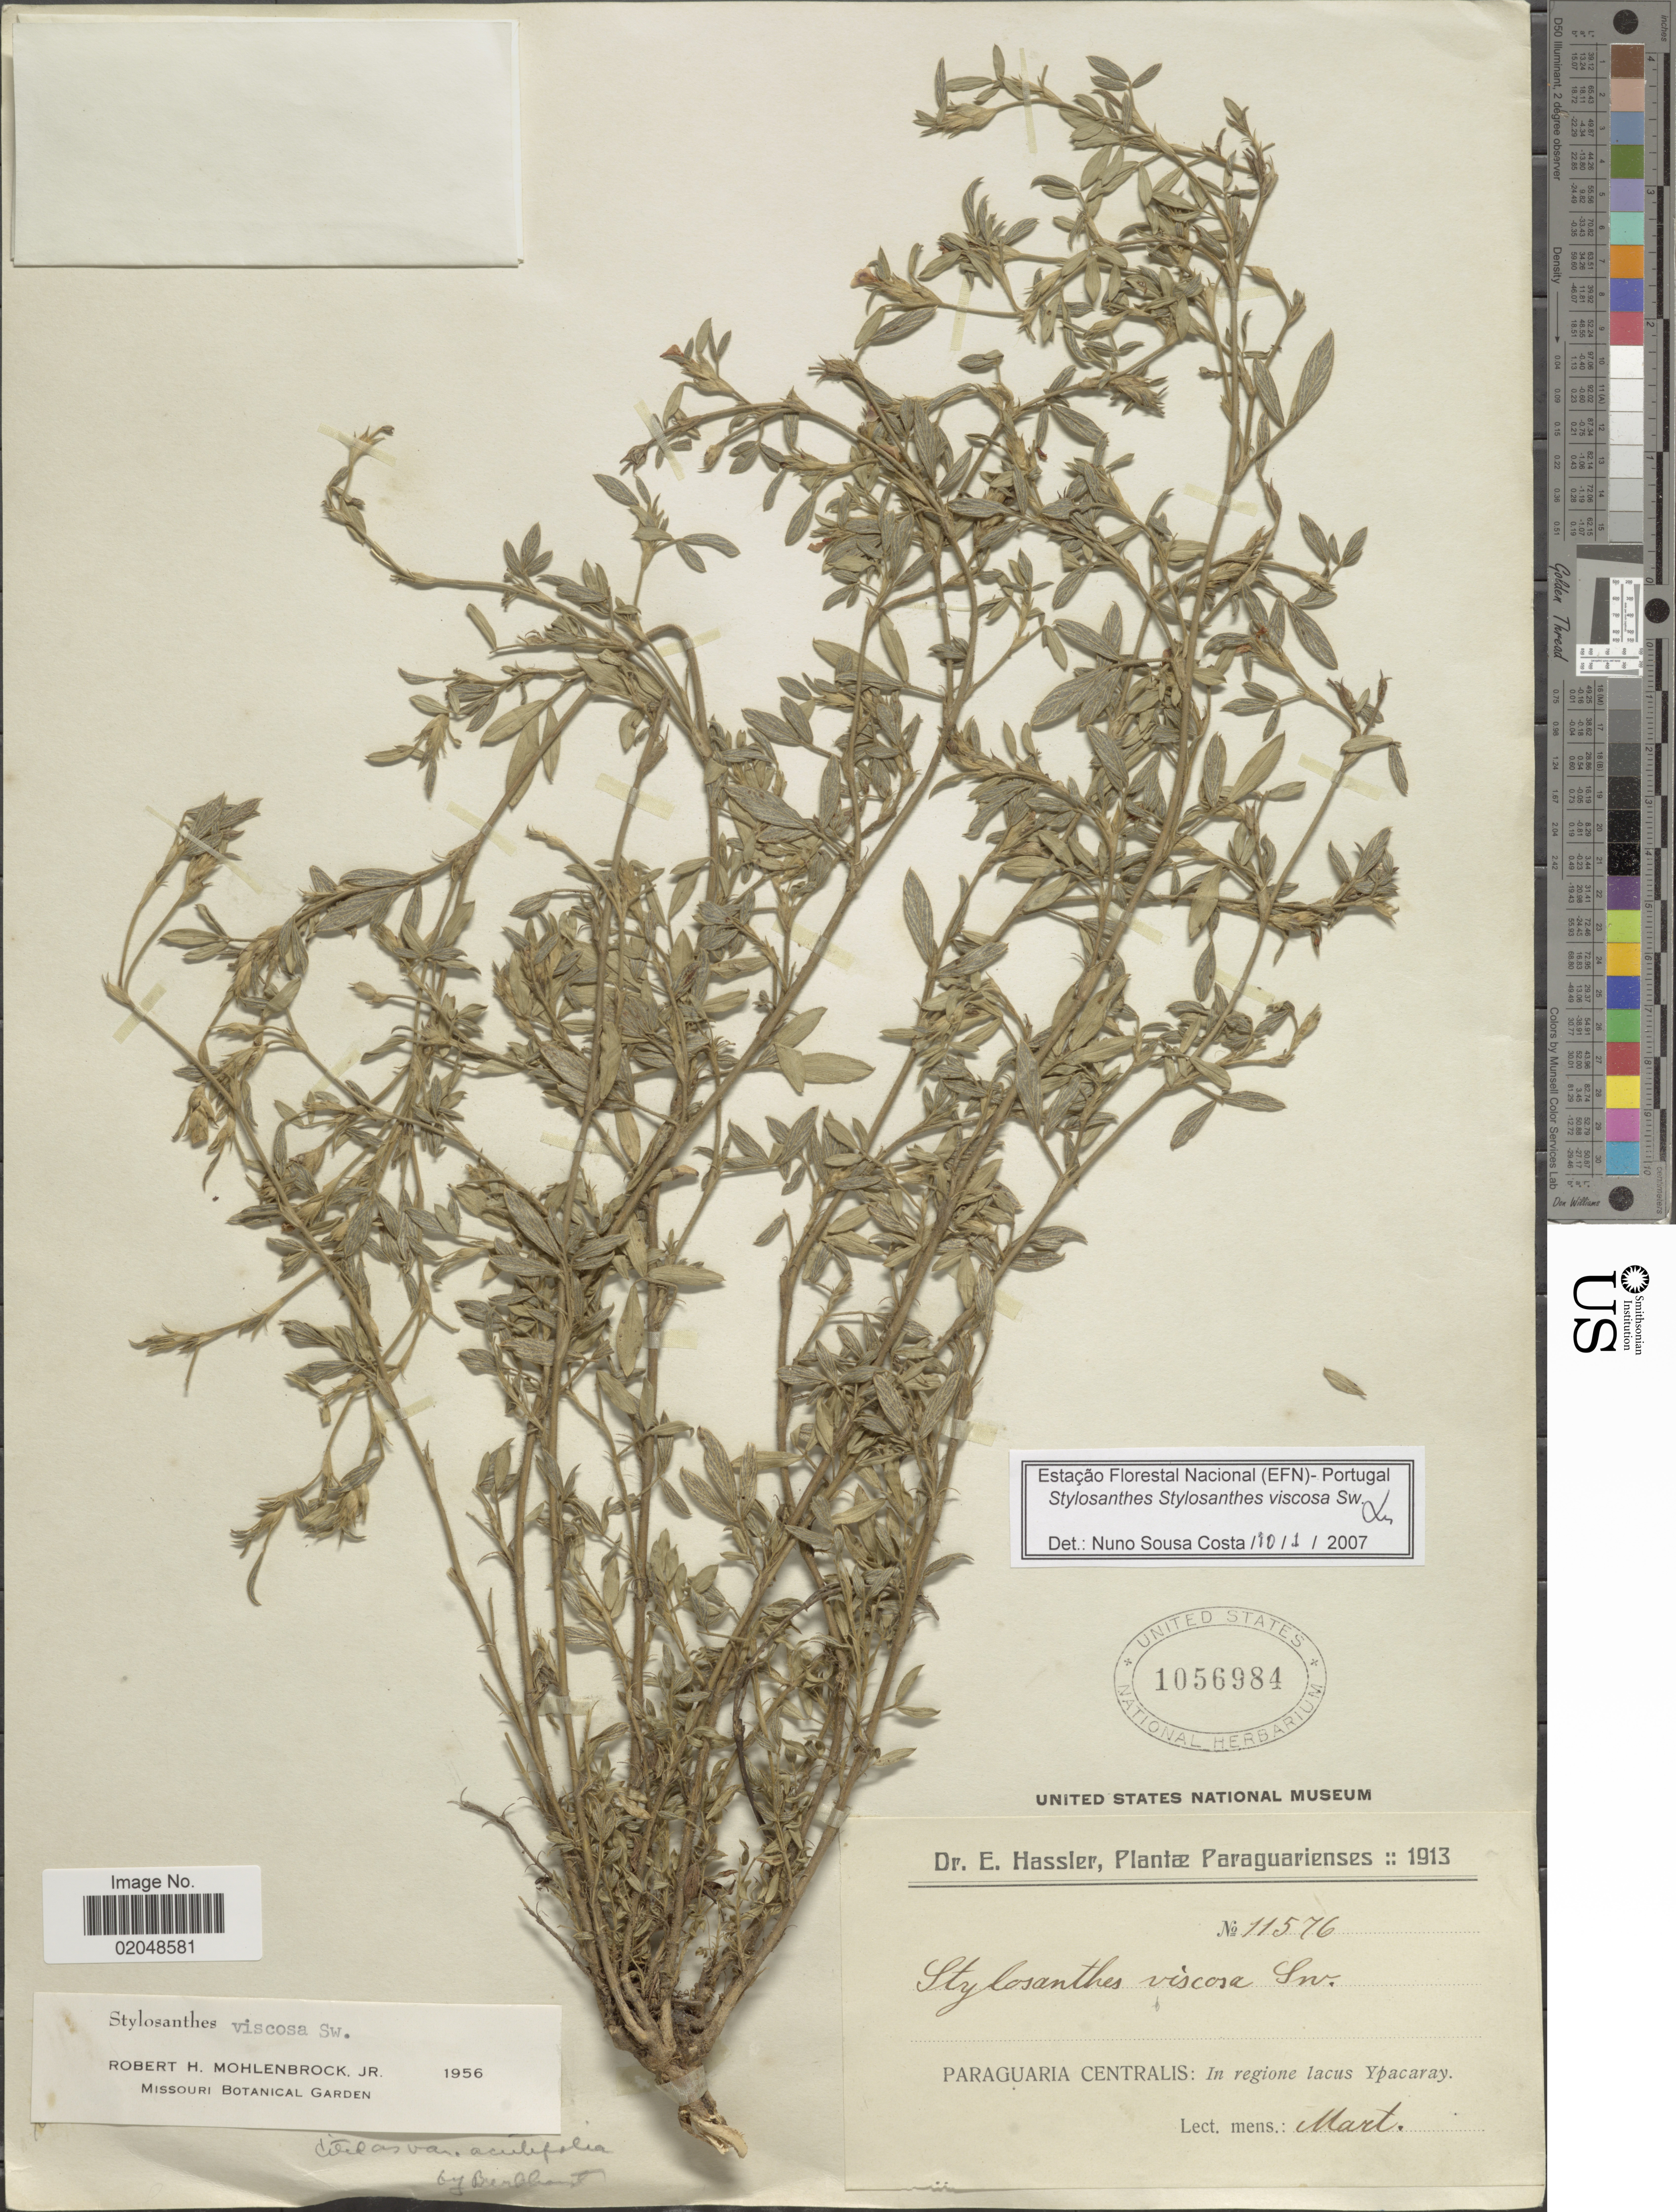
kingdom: Plantae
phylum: Tracheophyta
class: Magnoliopsida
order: Fabales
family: Fabaceae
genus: Stylosanthes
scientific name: Stylosanthes viscosa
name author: Sw.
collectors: E. Hassler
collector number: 11576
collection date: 1913-03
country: Paraguay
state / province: Paraguari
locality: In regione lacus Ypacaray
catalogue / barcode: US 1056984